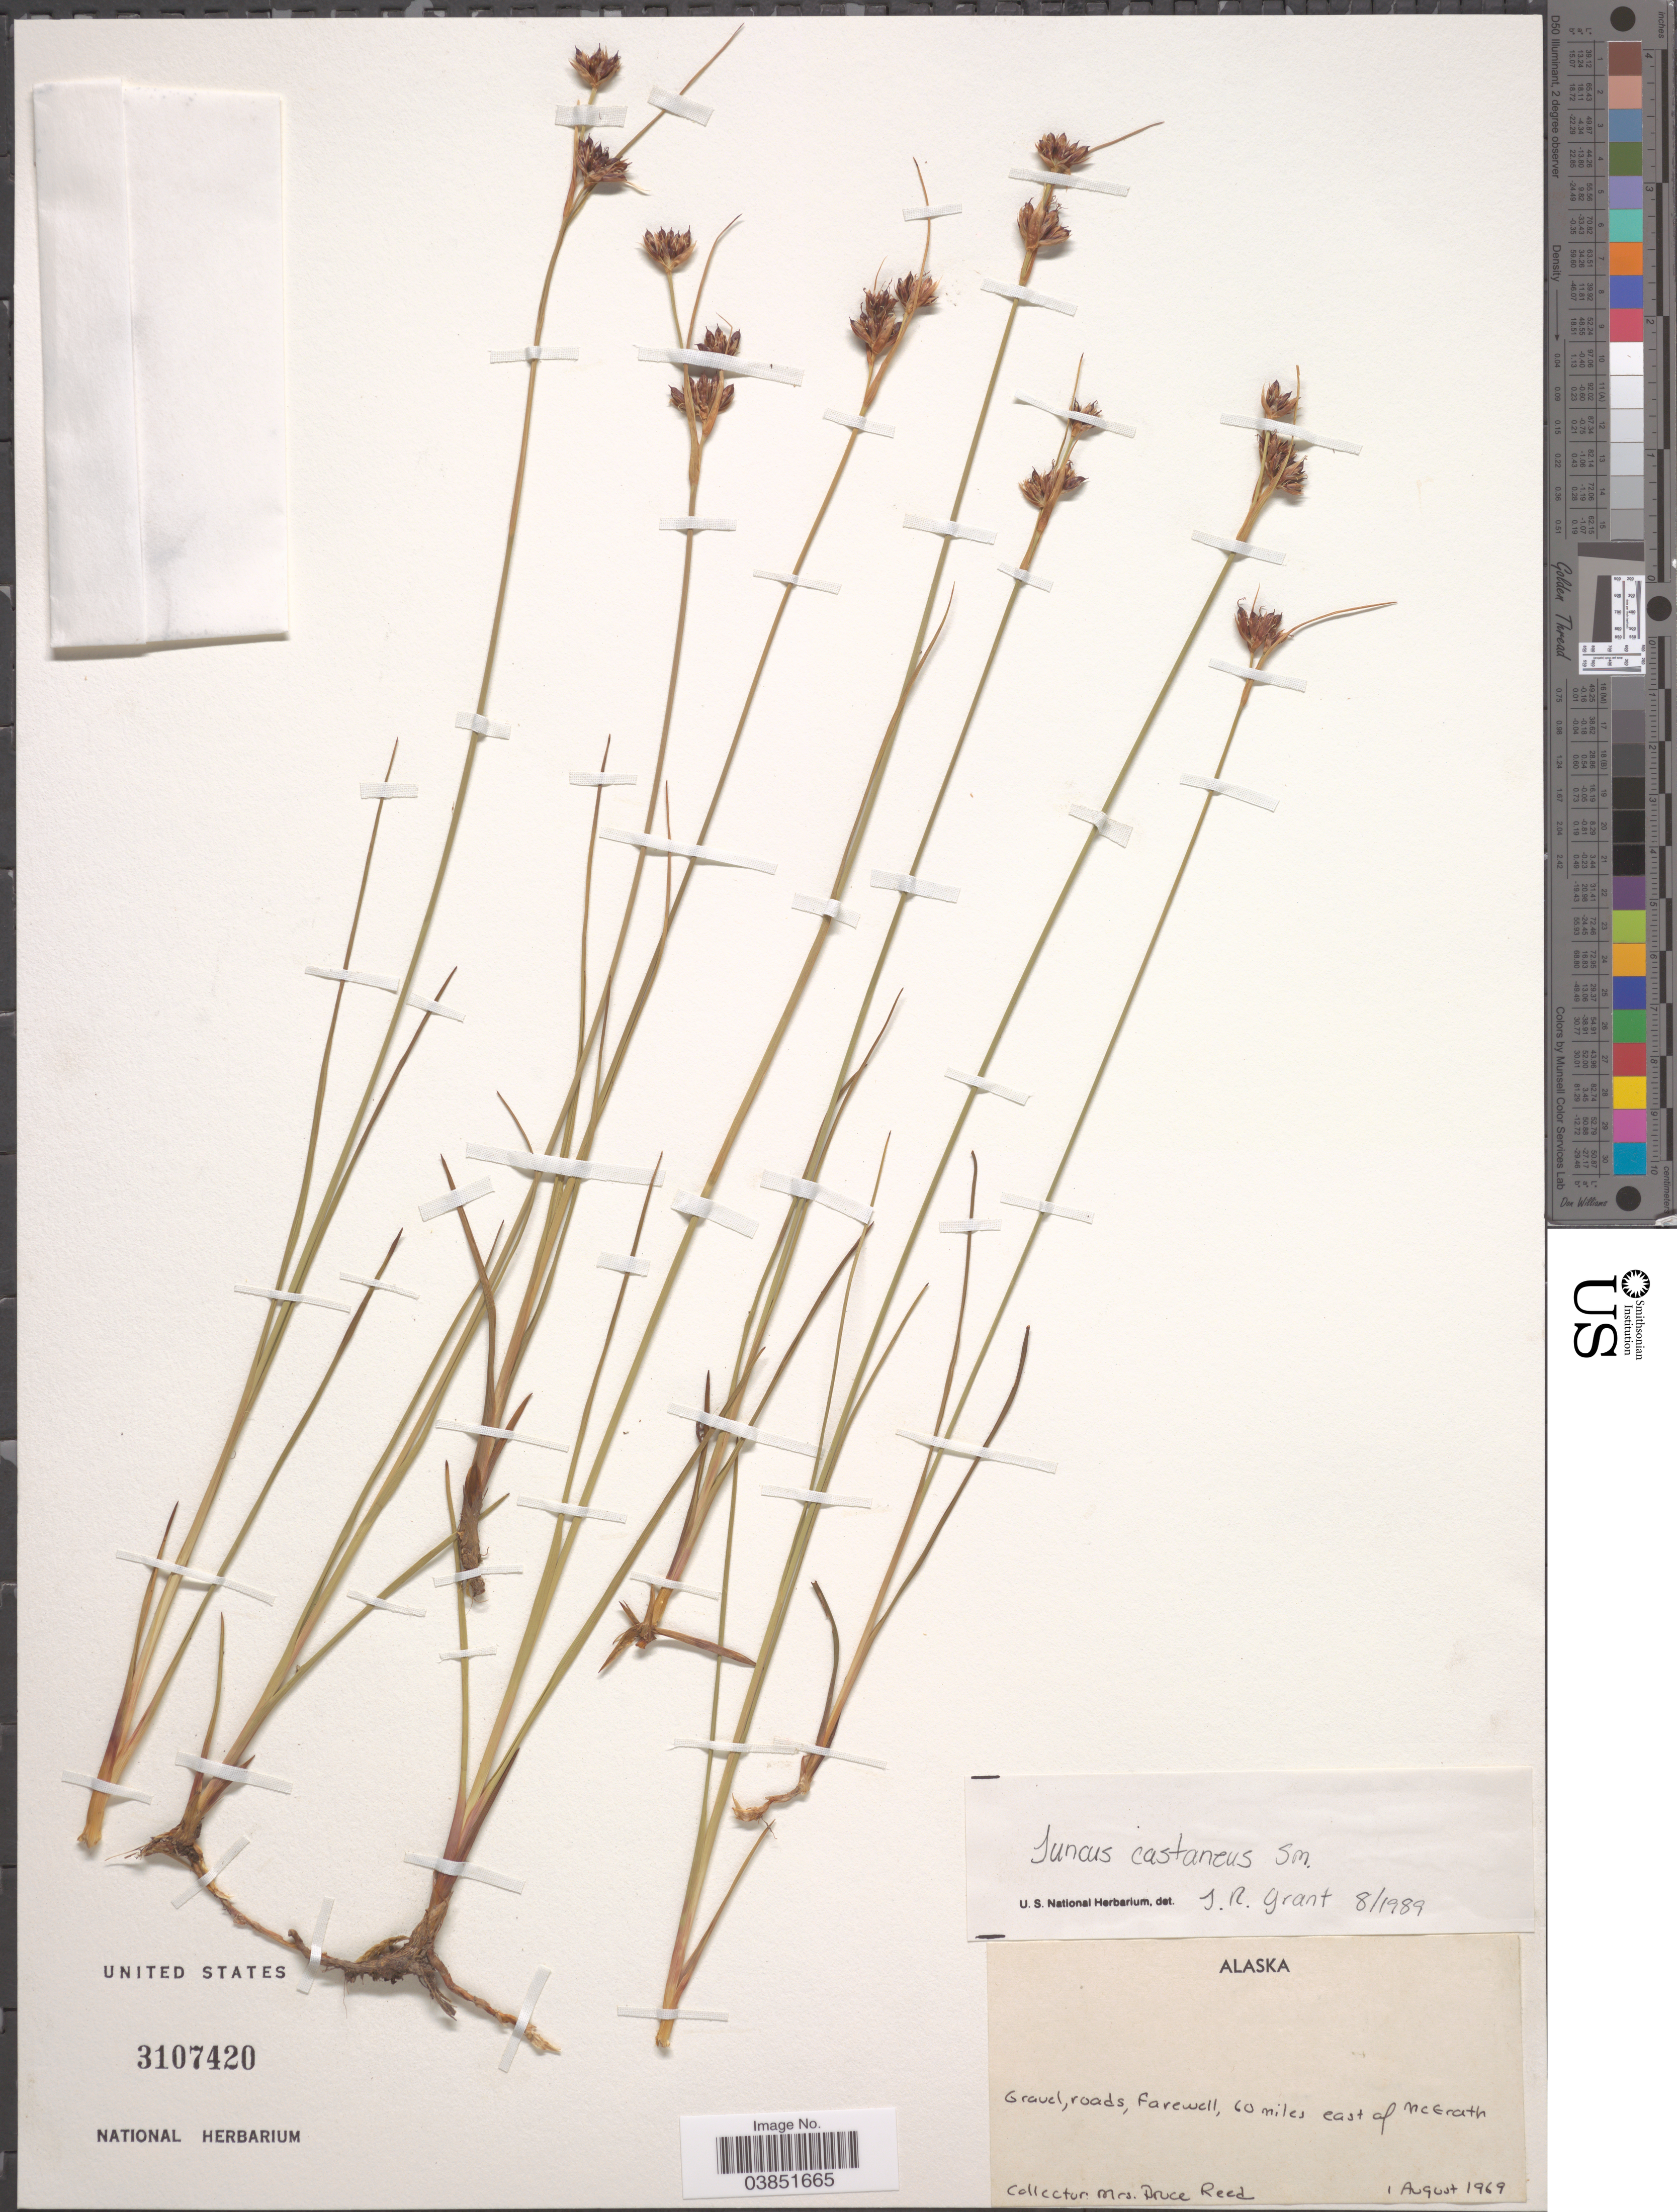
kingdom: Plantae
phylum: Tracheophyta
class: Liliopsida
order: Poales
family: Juncaceae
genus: Juncus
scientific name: Juncus castaneus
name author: Sm.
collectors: B. Reed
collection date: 1969-08-01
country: United States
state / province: Alaska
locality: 60 miles east of McGrath.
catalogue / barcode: US 3107420